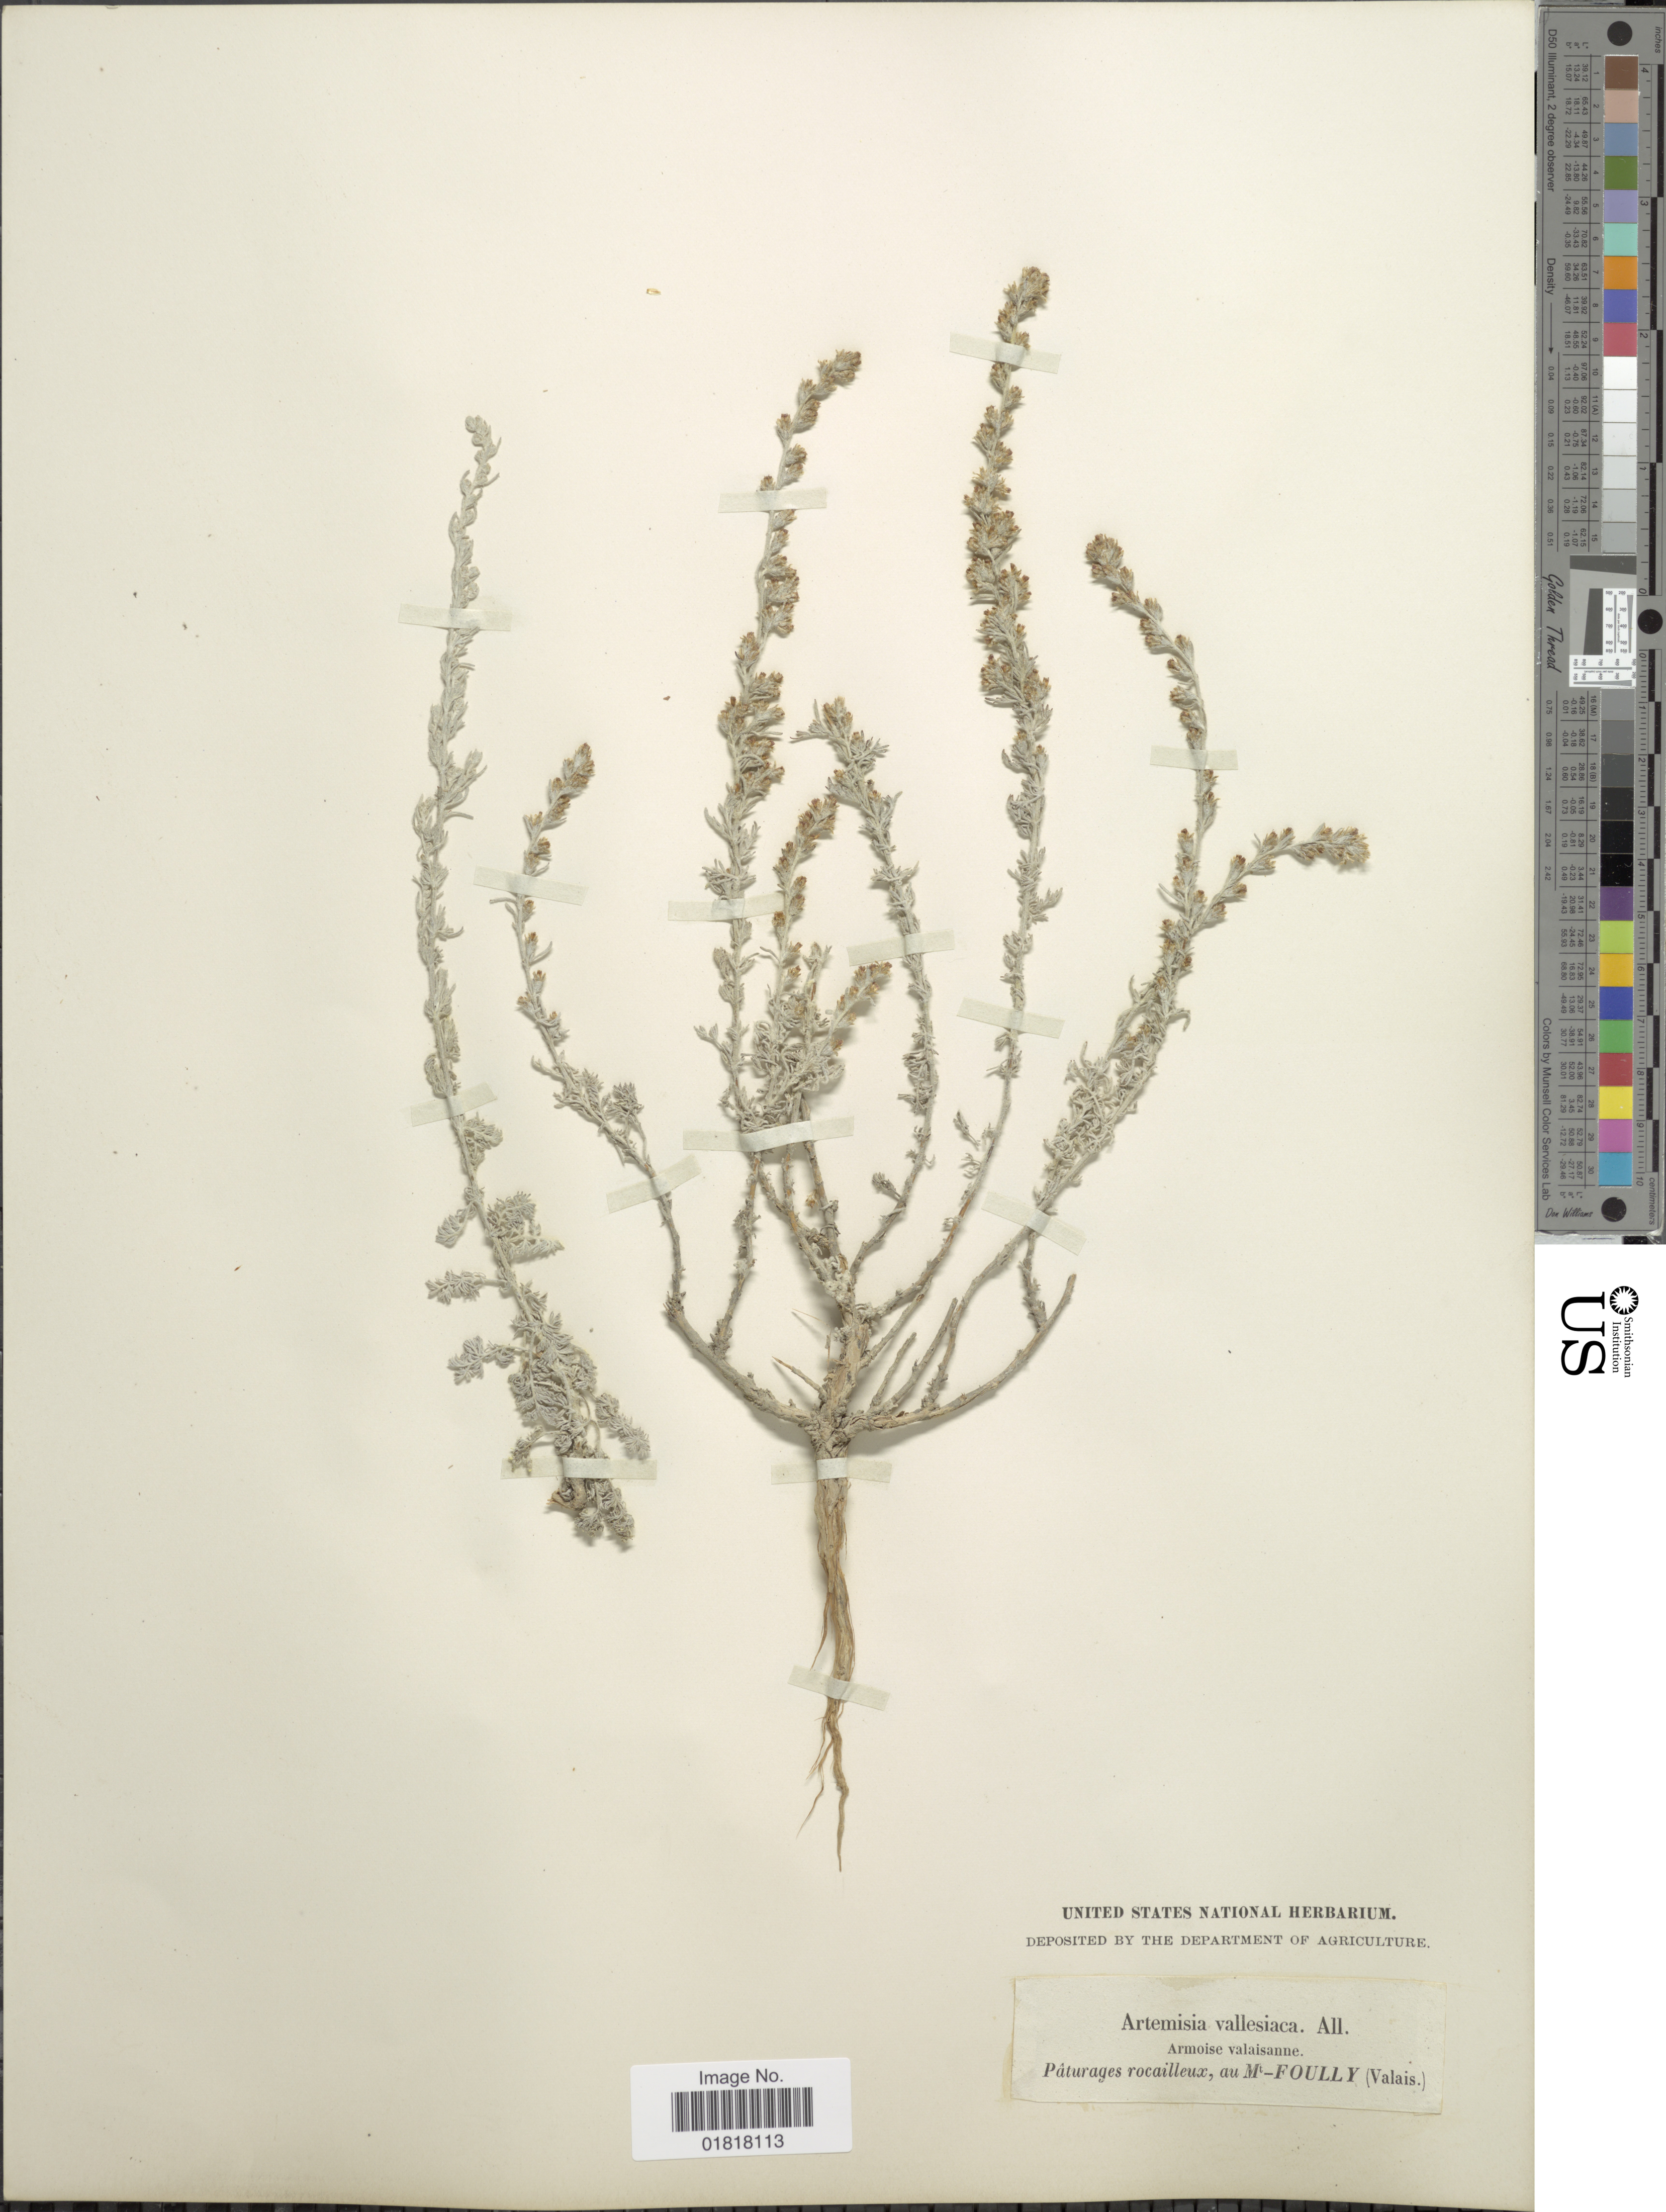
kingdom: Plantae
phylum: Tracheophyta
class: Magnoliopsida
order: Asterales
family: Asteraceae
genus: Artemisia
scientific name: Artemisia valesiaca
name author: All.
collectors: U.S. National Herbarium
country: Switzerland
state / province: Valais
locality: Armoise valaisanne, Pâturages rocailleux, au Mt. Foully